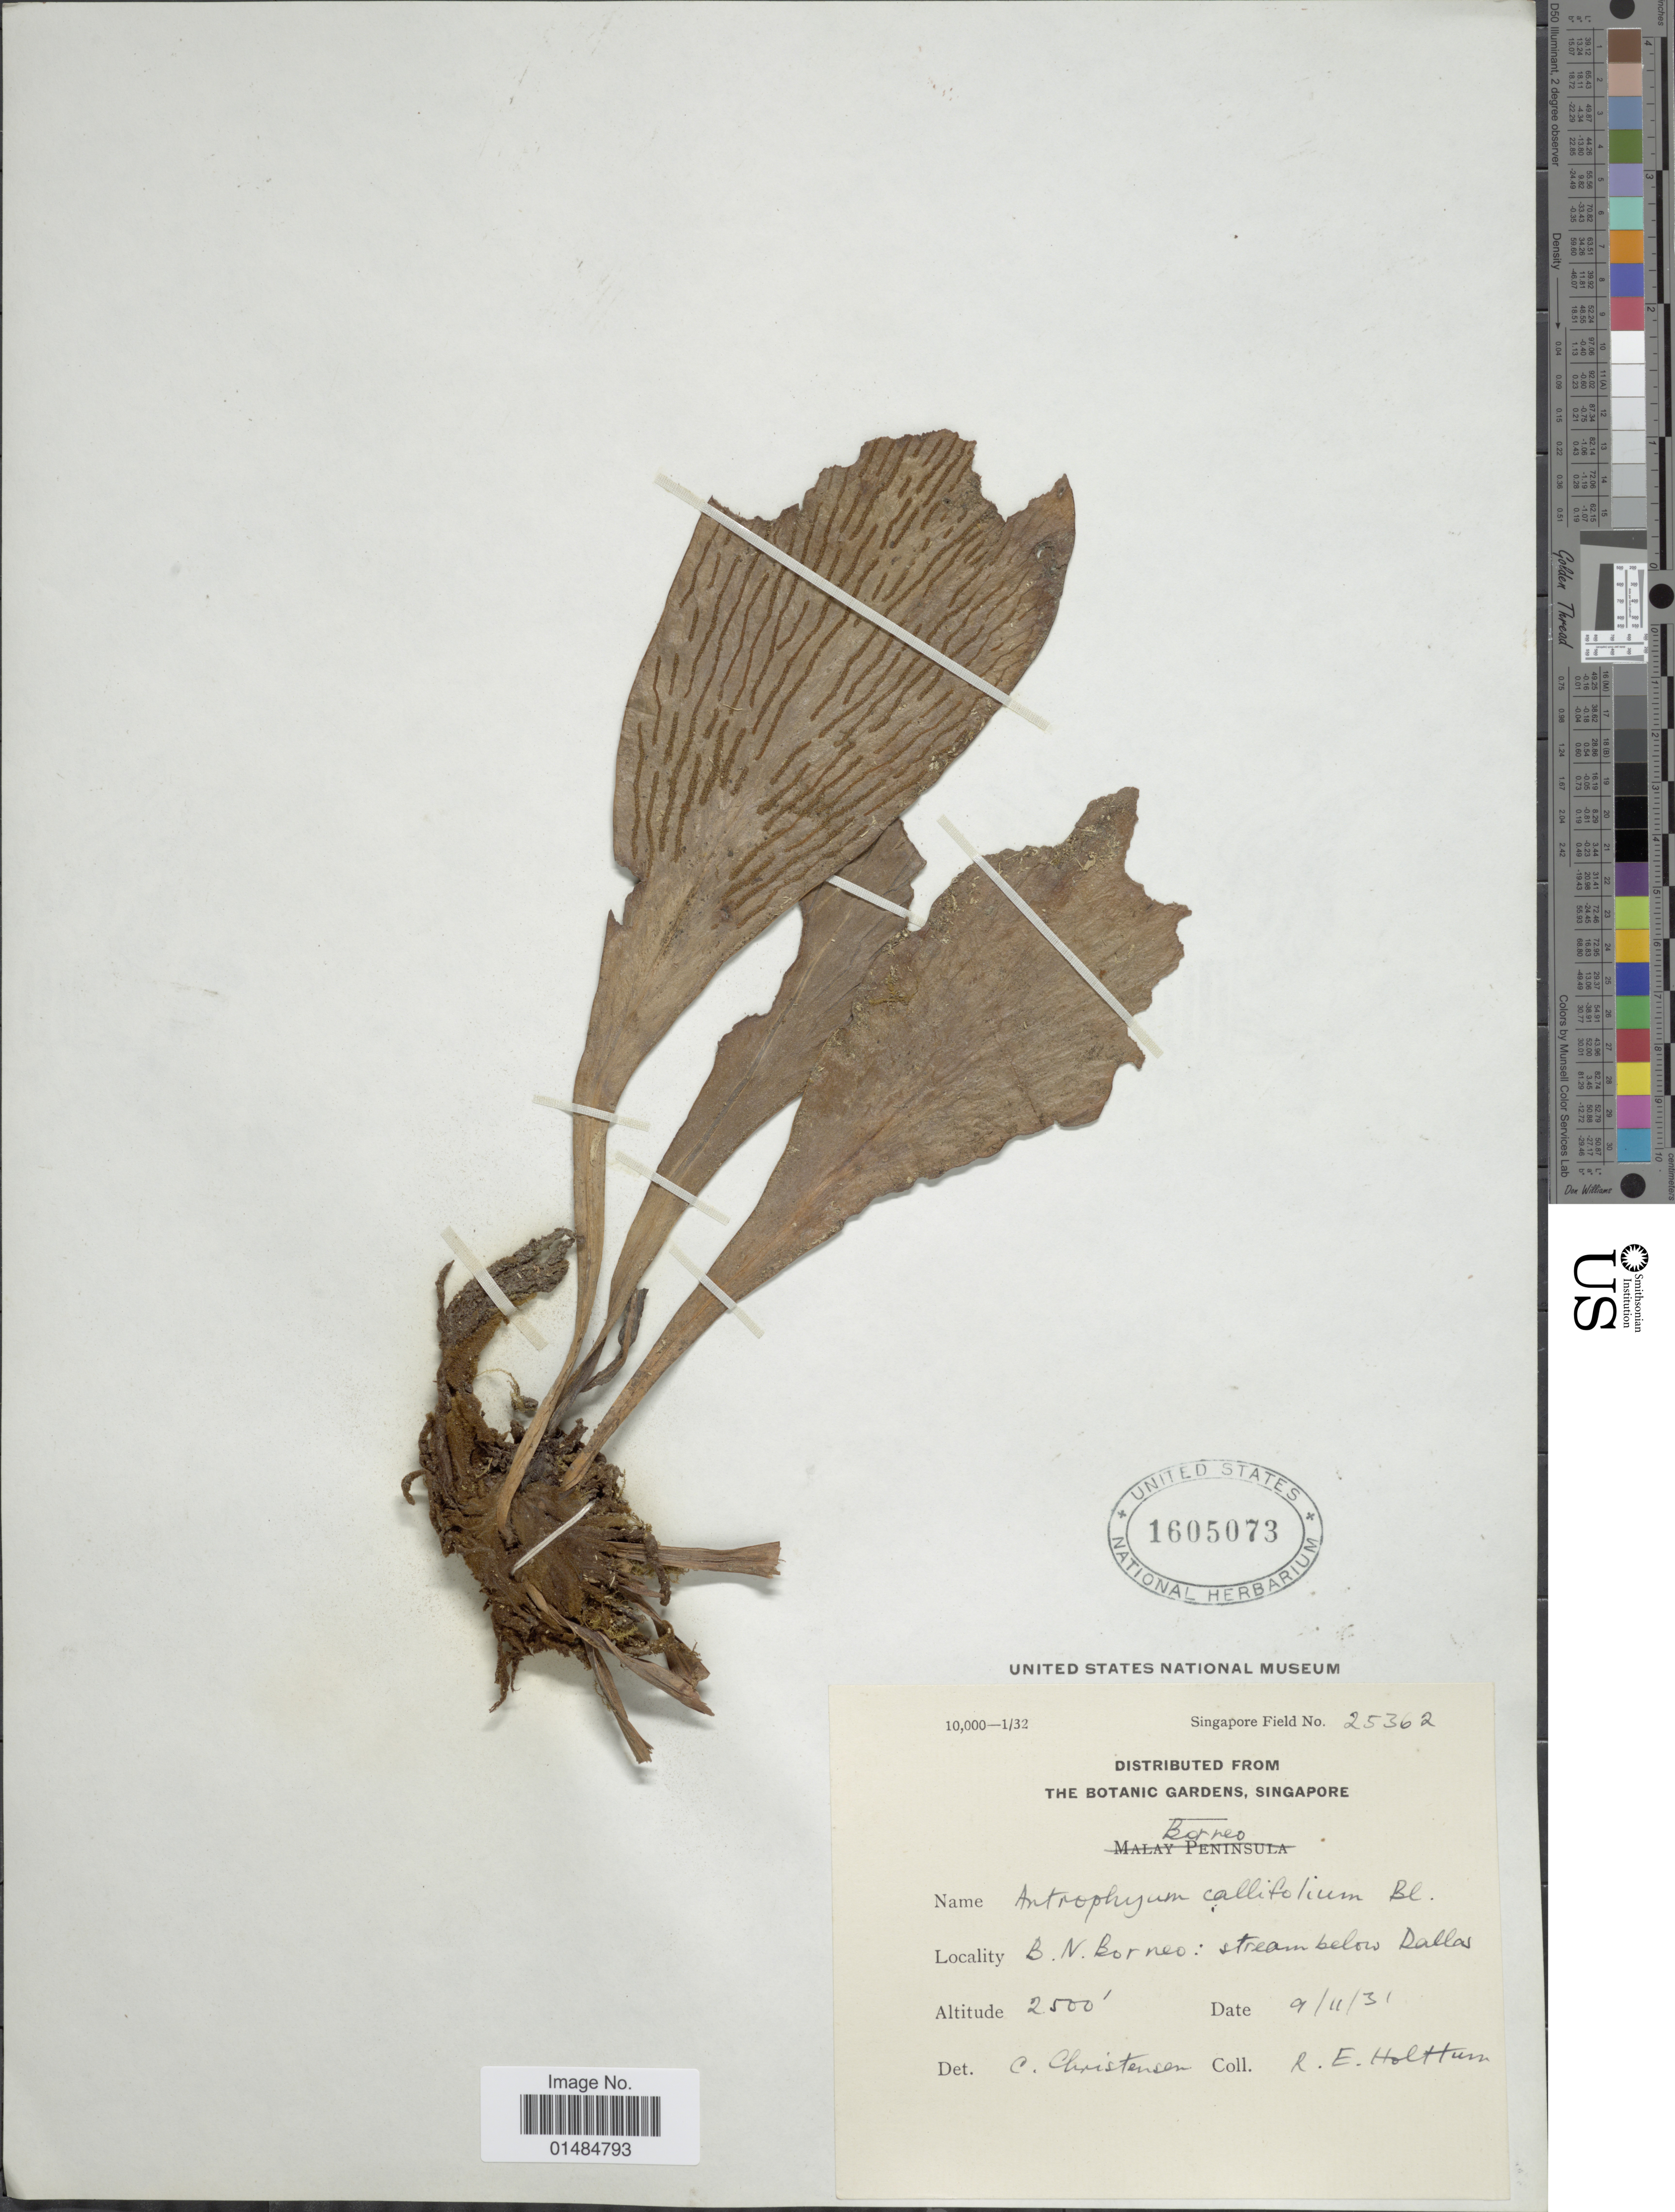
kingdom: Plantae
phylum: Tracheophyta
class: Polypodiopsida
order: Polypodiales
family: Pteridaceae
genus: Antrophyum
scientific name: Antrophyum callifolium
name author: Blume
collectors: R. E. Holttum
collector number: Singapore field 25362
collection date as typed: Transcribed d/m/y: 9/11/31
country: Malaysia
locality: Borneo, B.N. Borneo: stream below Dallas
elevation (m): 762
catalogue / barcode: US 1605073